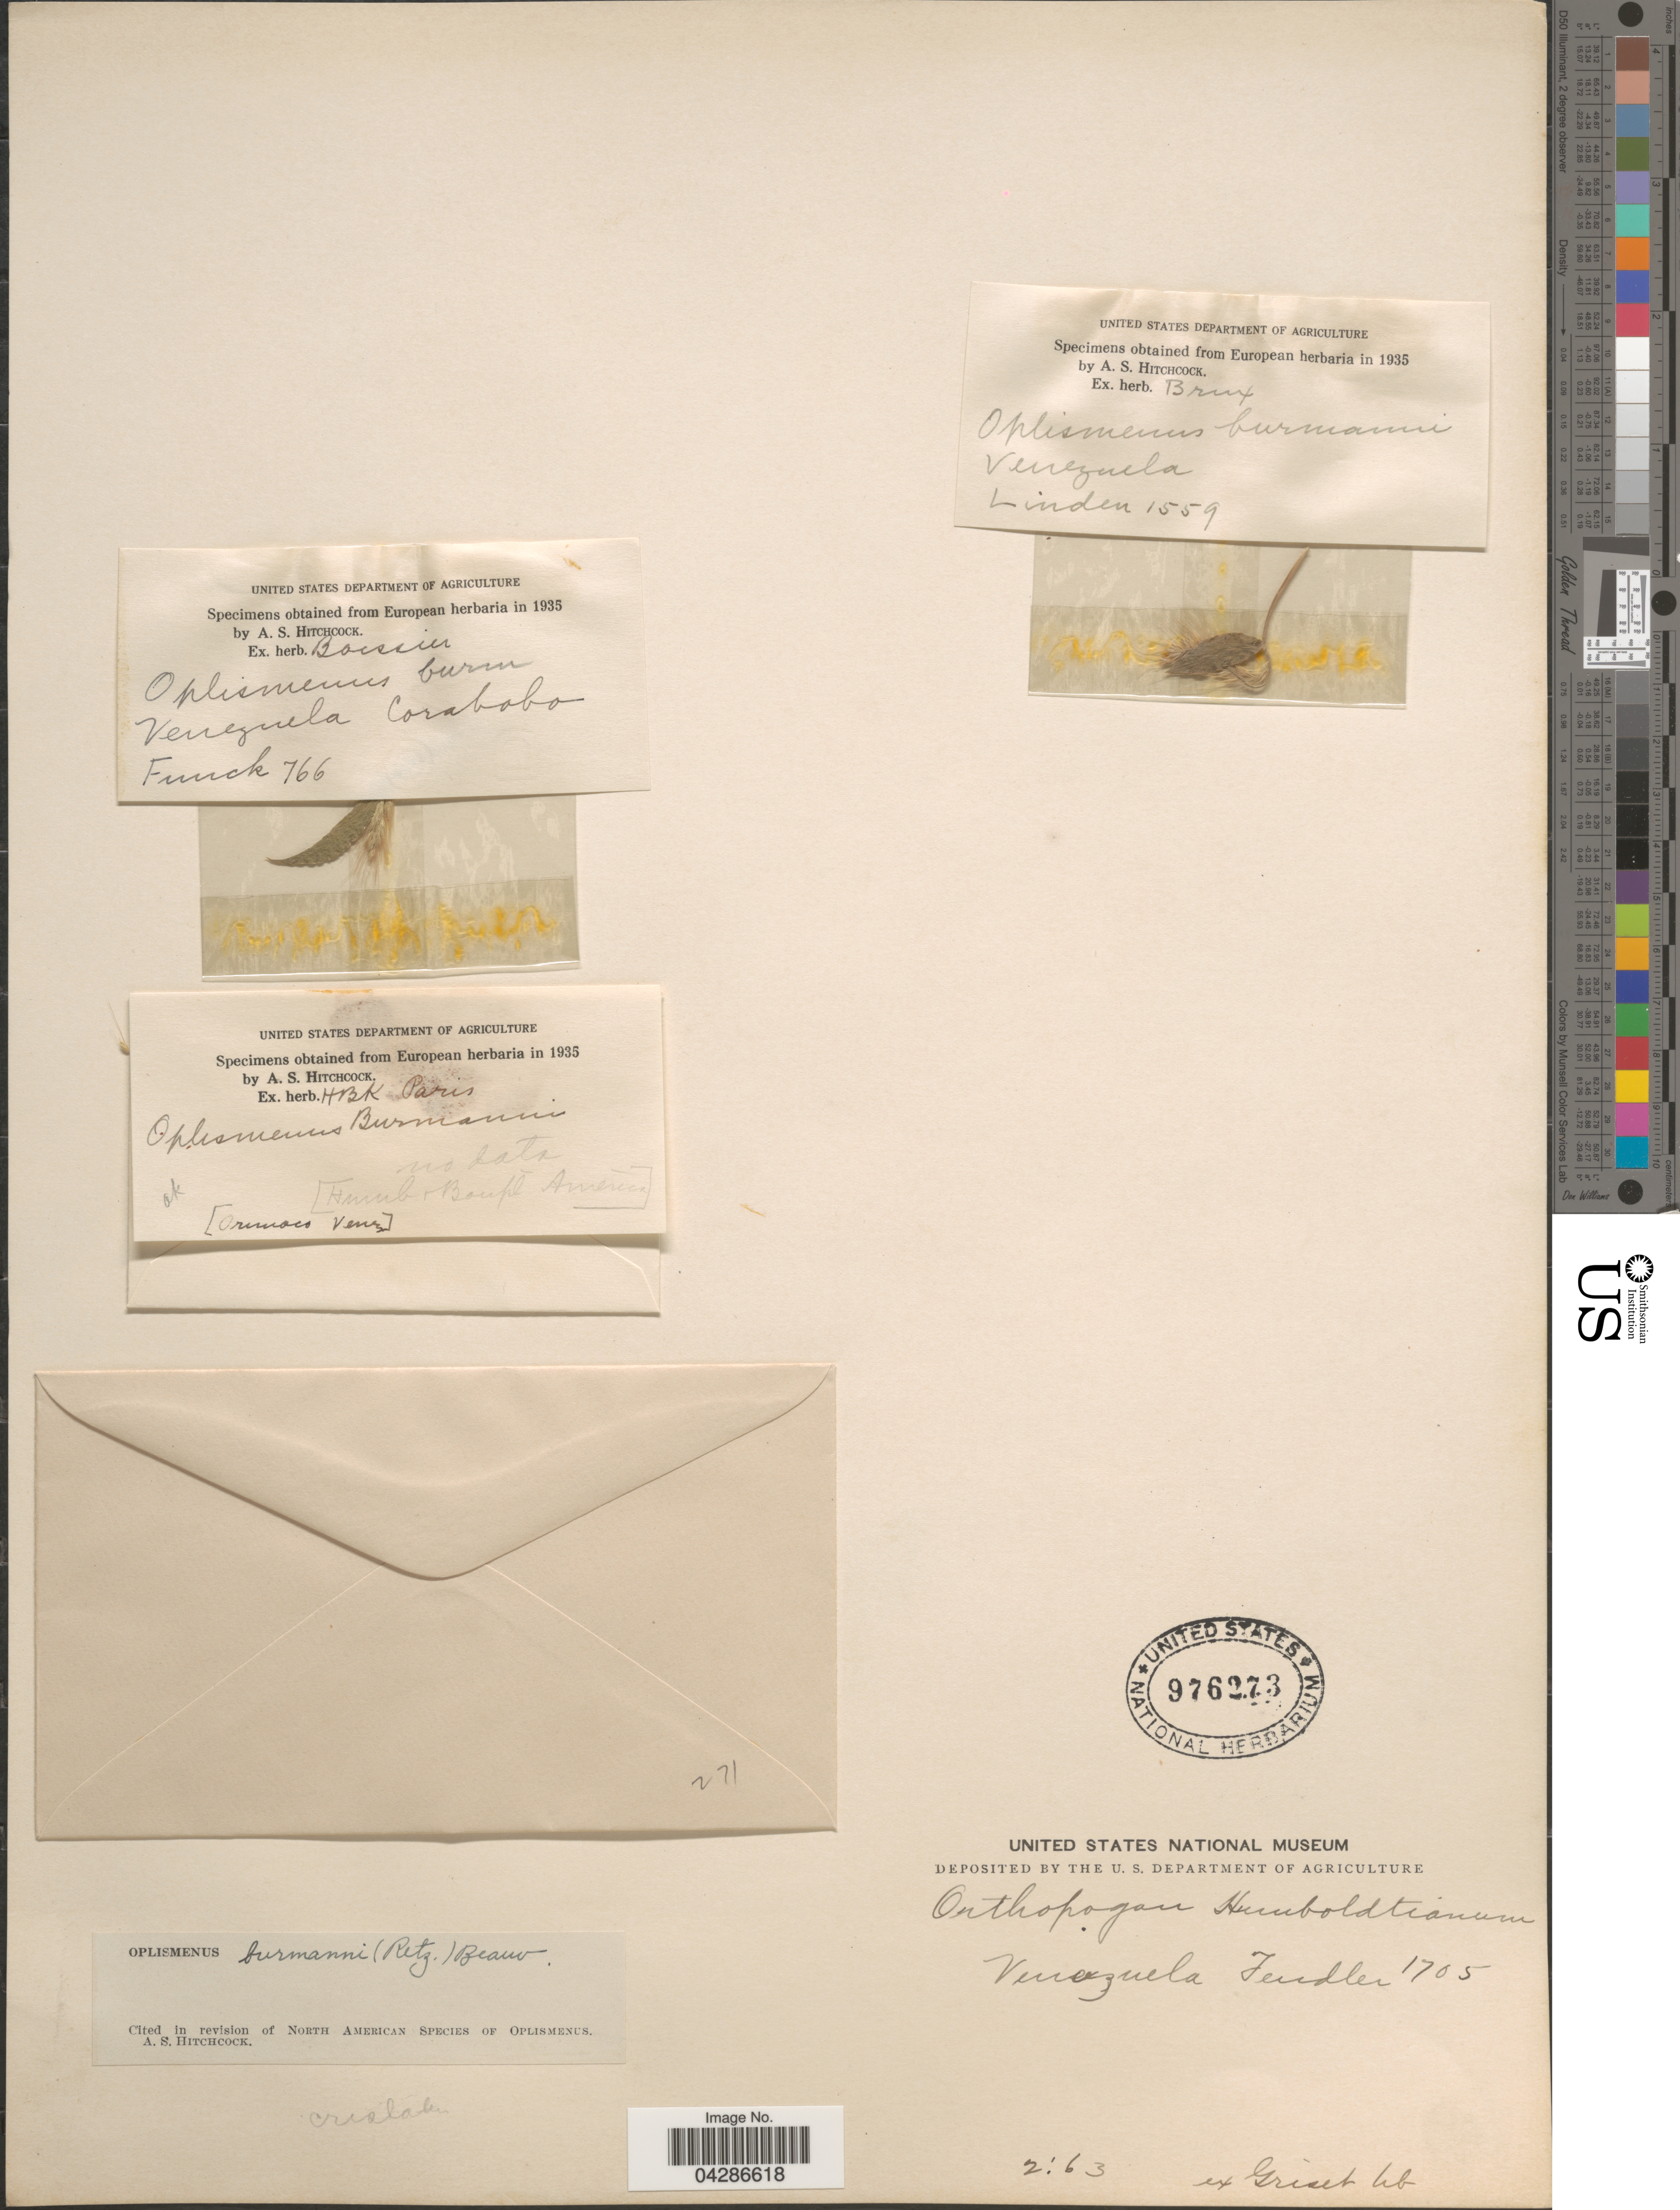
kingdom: Plantae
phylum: Tracheophyta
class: Liliopsida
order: Poales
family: Poaceae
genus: Oplismenus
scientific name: Oplismenus burmannii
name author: (Retz.) P. Beauv.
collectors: -. Fendler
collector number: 766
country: Venezuela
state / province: Carabobo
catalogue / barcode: US 976273-2